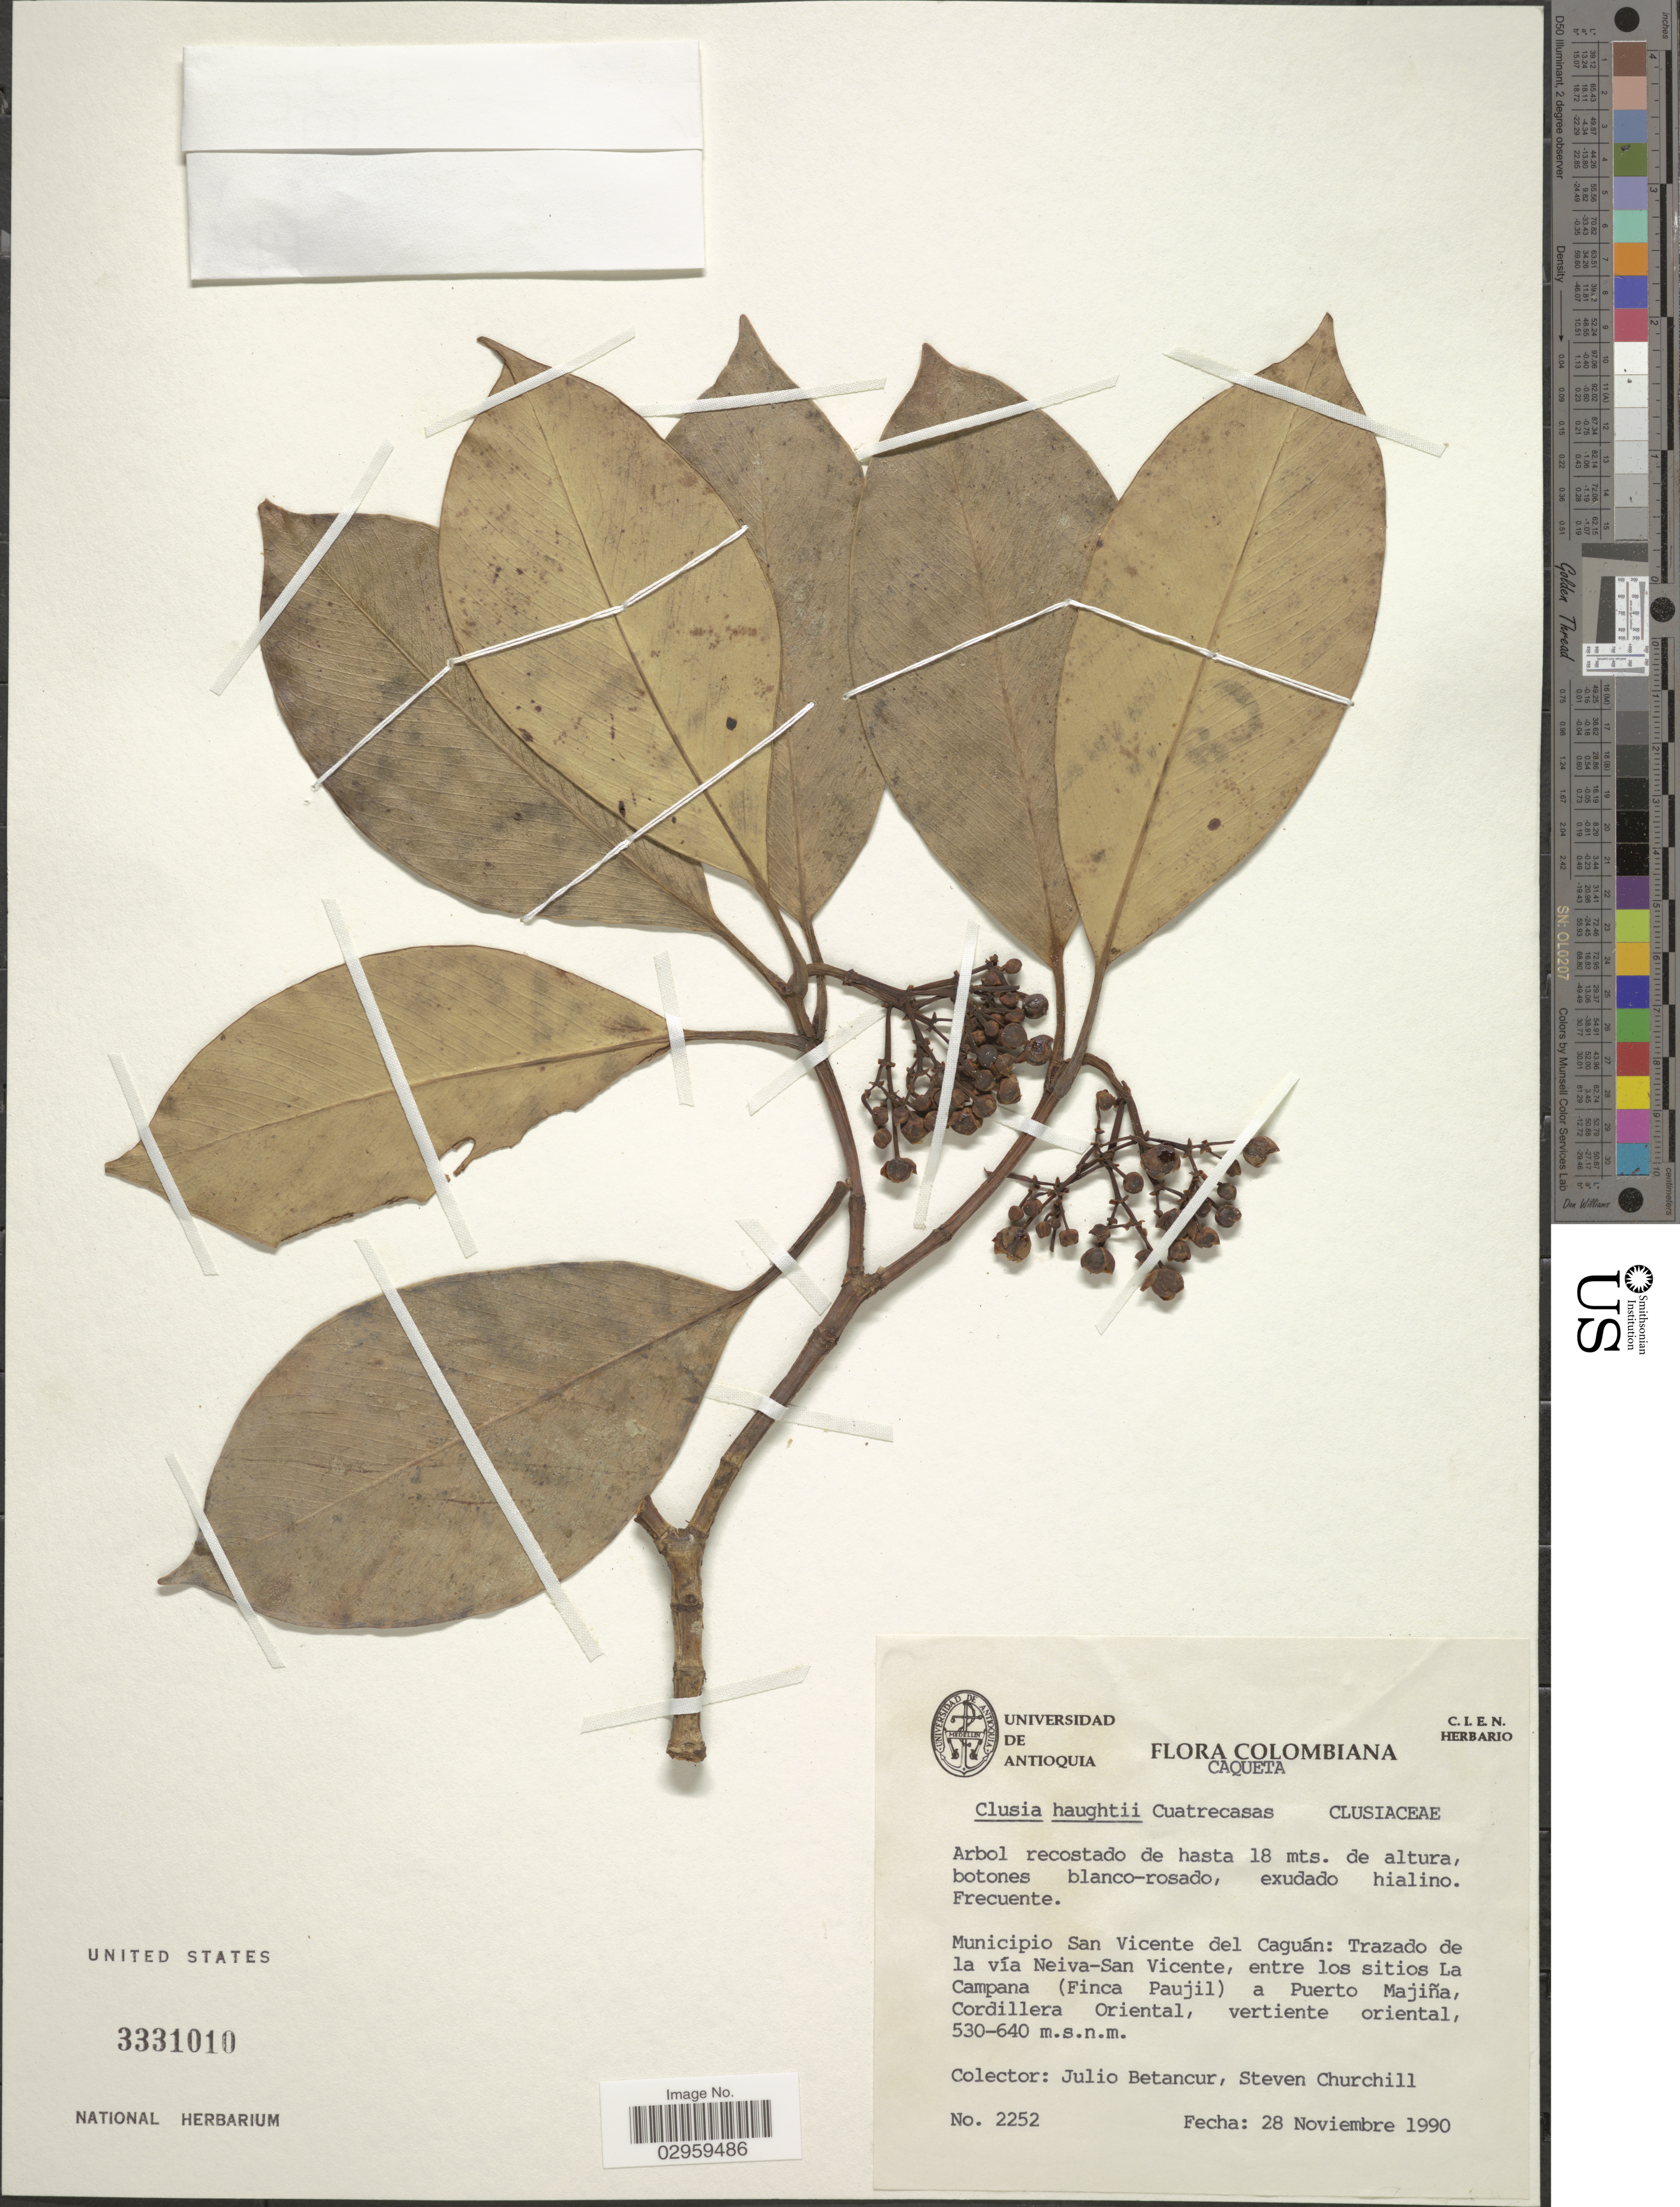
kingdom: Plantae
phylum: Tracheophyta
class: Magnoliopsida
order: Malpighiales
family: Clusiaceae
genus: Clusia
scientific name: Clusia haughtii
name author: Cuatrec.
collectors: J. Betancur & S. Churchill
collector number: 2252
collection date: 1990-11-28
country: Colombia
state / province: Caquetá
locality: Municipio San Vicente del Caguán: Trazado de la vía Neiva-San Vicente, entre los sitios La Campana (Finca Paujil), a Puerto Majiña, Cordillera Oriental.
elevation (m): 530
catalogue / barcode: US 3331010